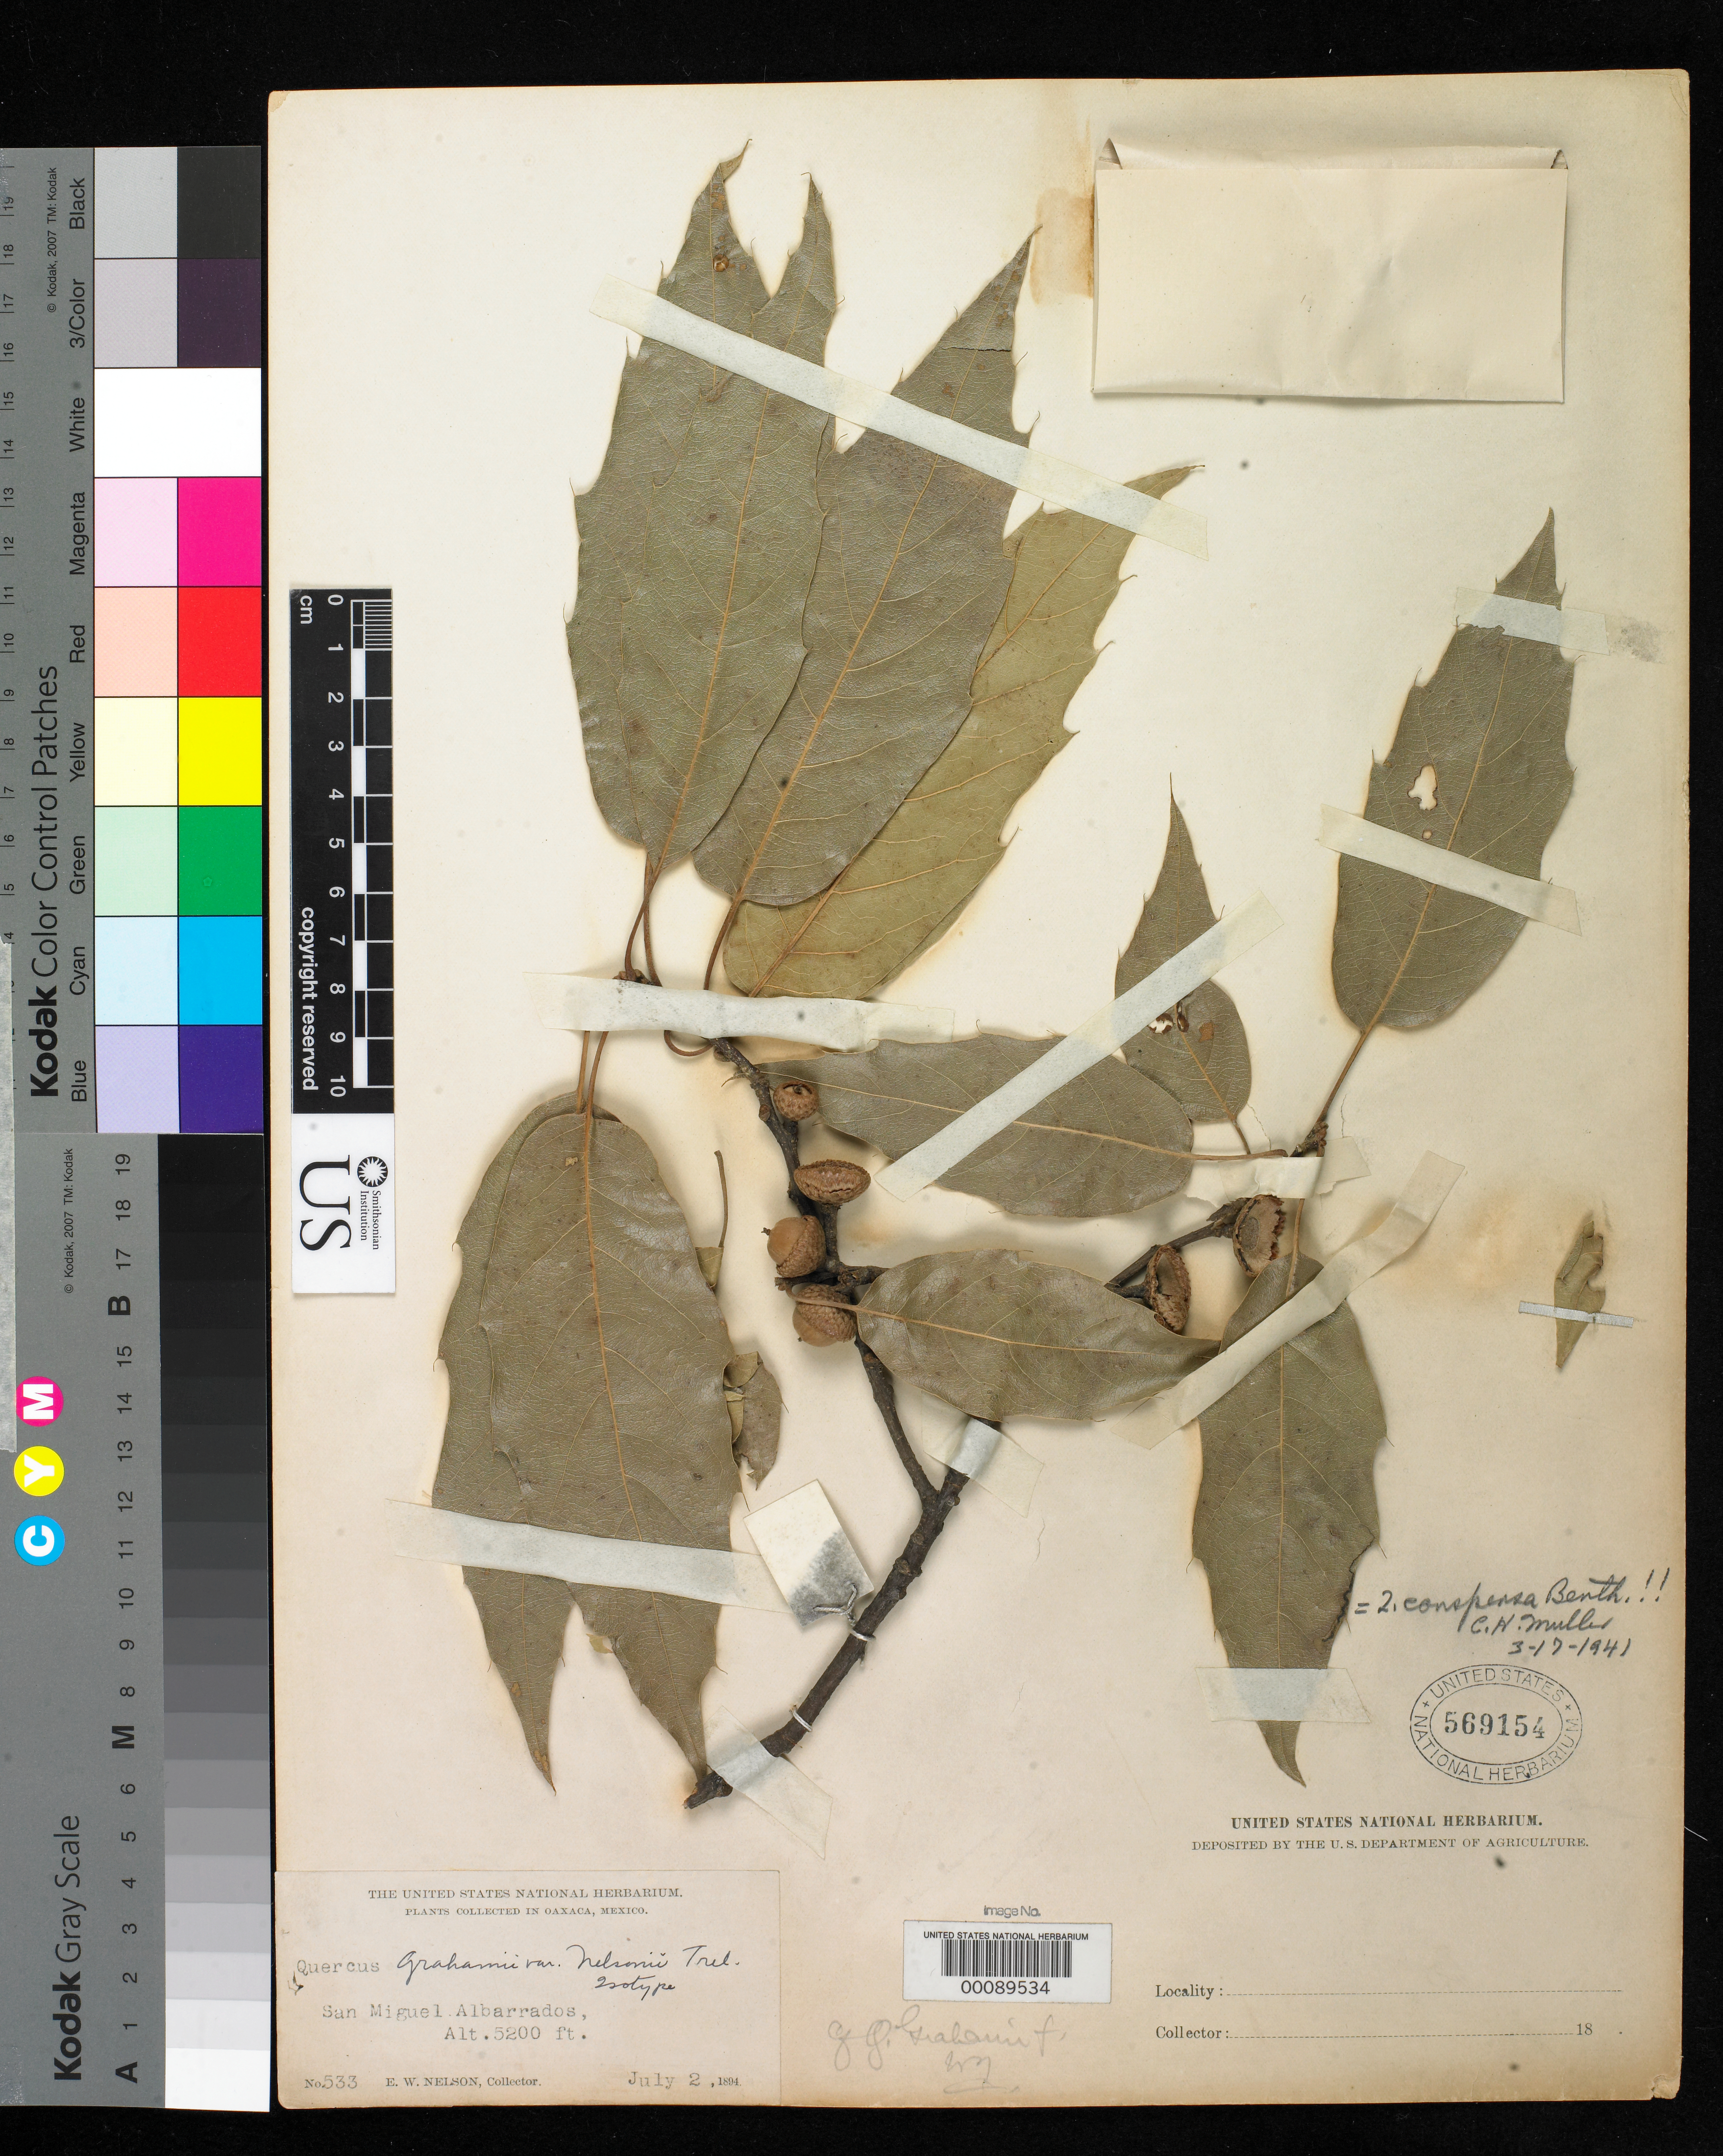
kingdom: Plantae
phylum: Tracheophyta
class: Magnoliopsida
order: Fagales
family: Fagaceae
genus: Quercus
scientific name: Quercus grahamii var. nelsonii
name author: Trel.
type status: Isotype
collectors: E. W. Nelson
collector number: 533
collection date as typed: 02 Jul 1894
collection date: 1894-07-02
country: Mexico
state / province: Oaxaca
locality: San Miguela Albarrados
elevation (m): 1585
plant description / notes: This sheet (USNH 569154) is the specimen figured in plate 384; possibly the holotype?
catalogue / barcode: US 569154